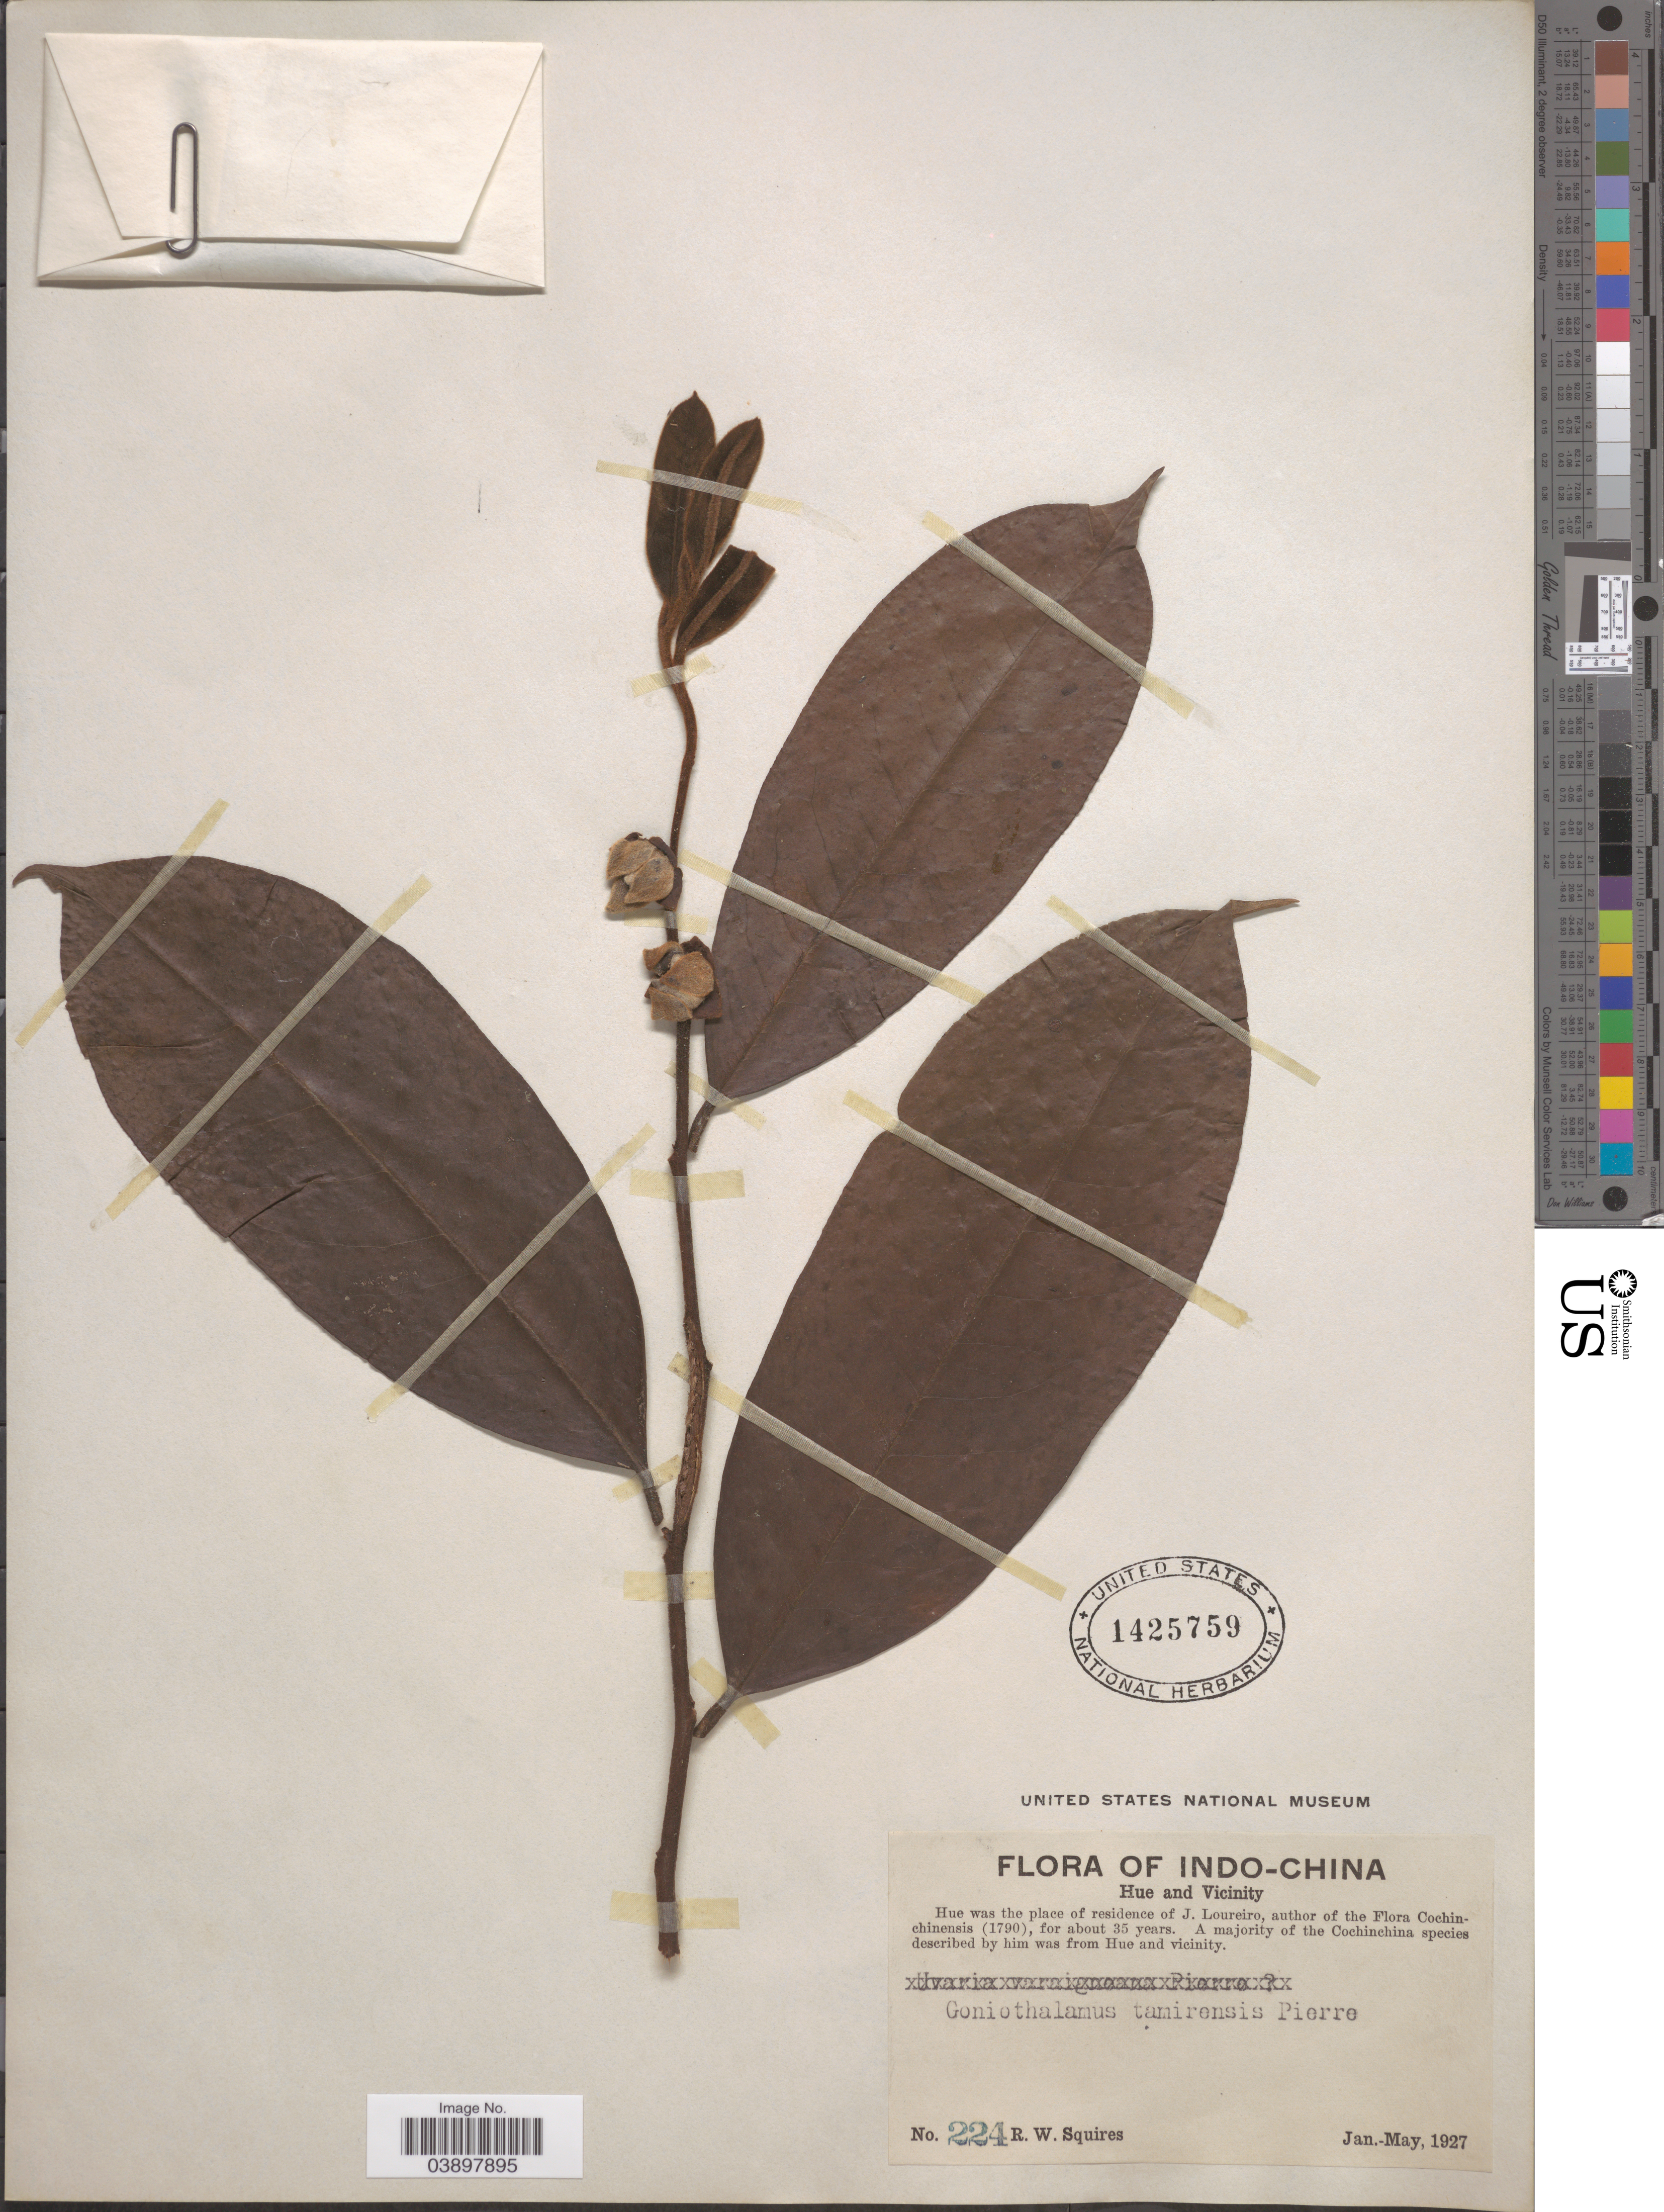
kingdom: Plantae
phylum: Tracheophyta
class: Magnoliopsida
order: Magnoliales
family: Annonaceae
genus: Goniothalamus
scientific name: Goniothalamus tamirensis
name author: Pierre ex Finet & Gagnep.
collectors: R. Squires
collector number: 224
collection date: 1927-01/1927-05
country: Vietnam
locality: Indo-China. Hue and Vicinity.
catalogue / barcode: US 1425759